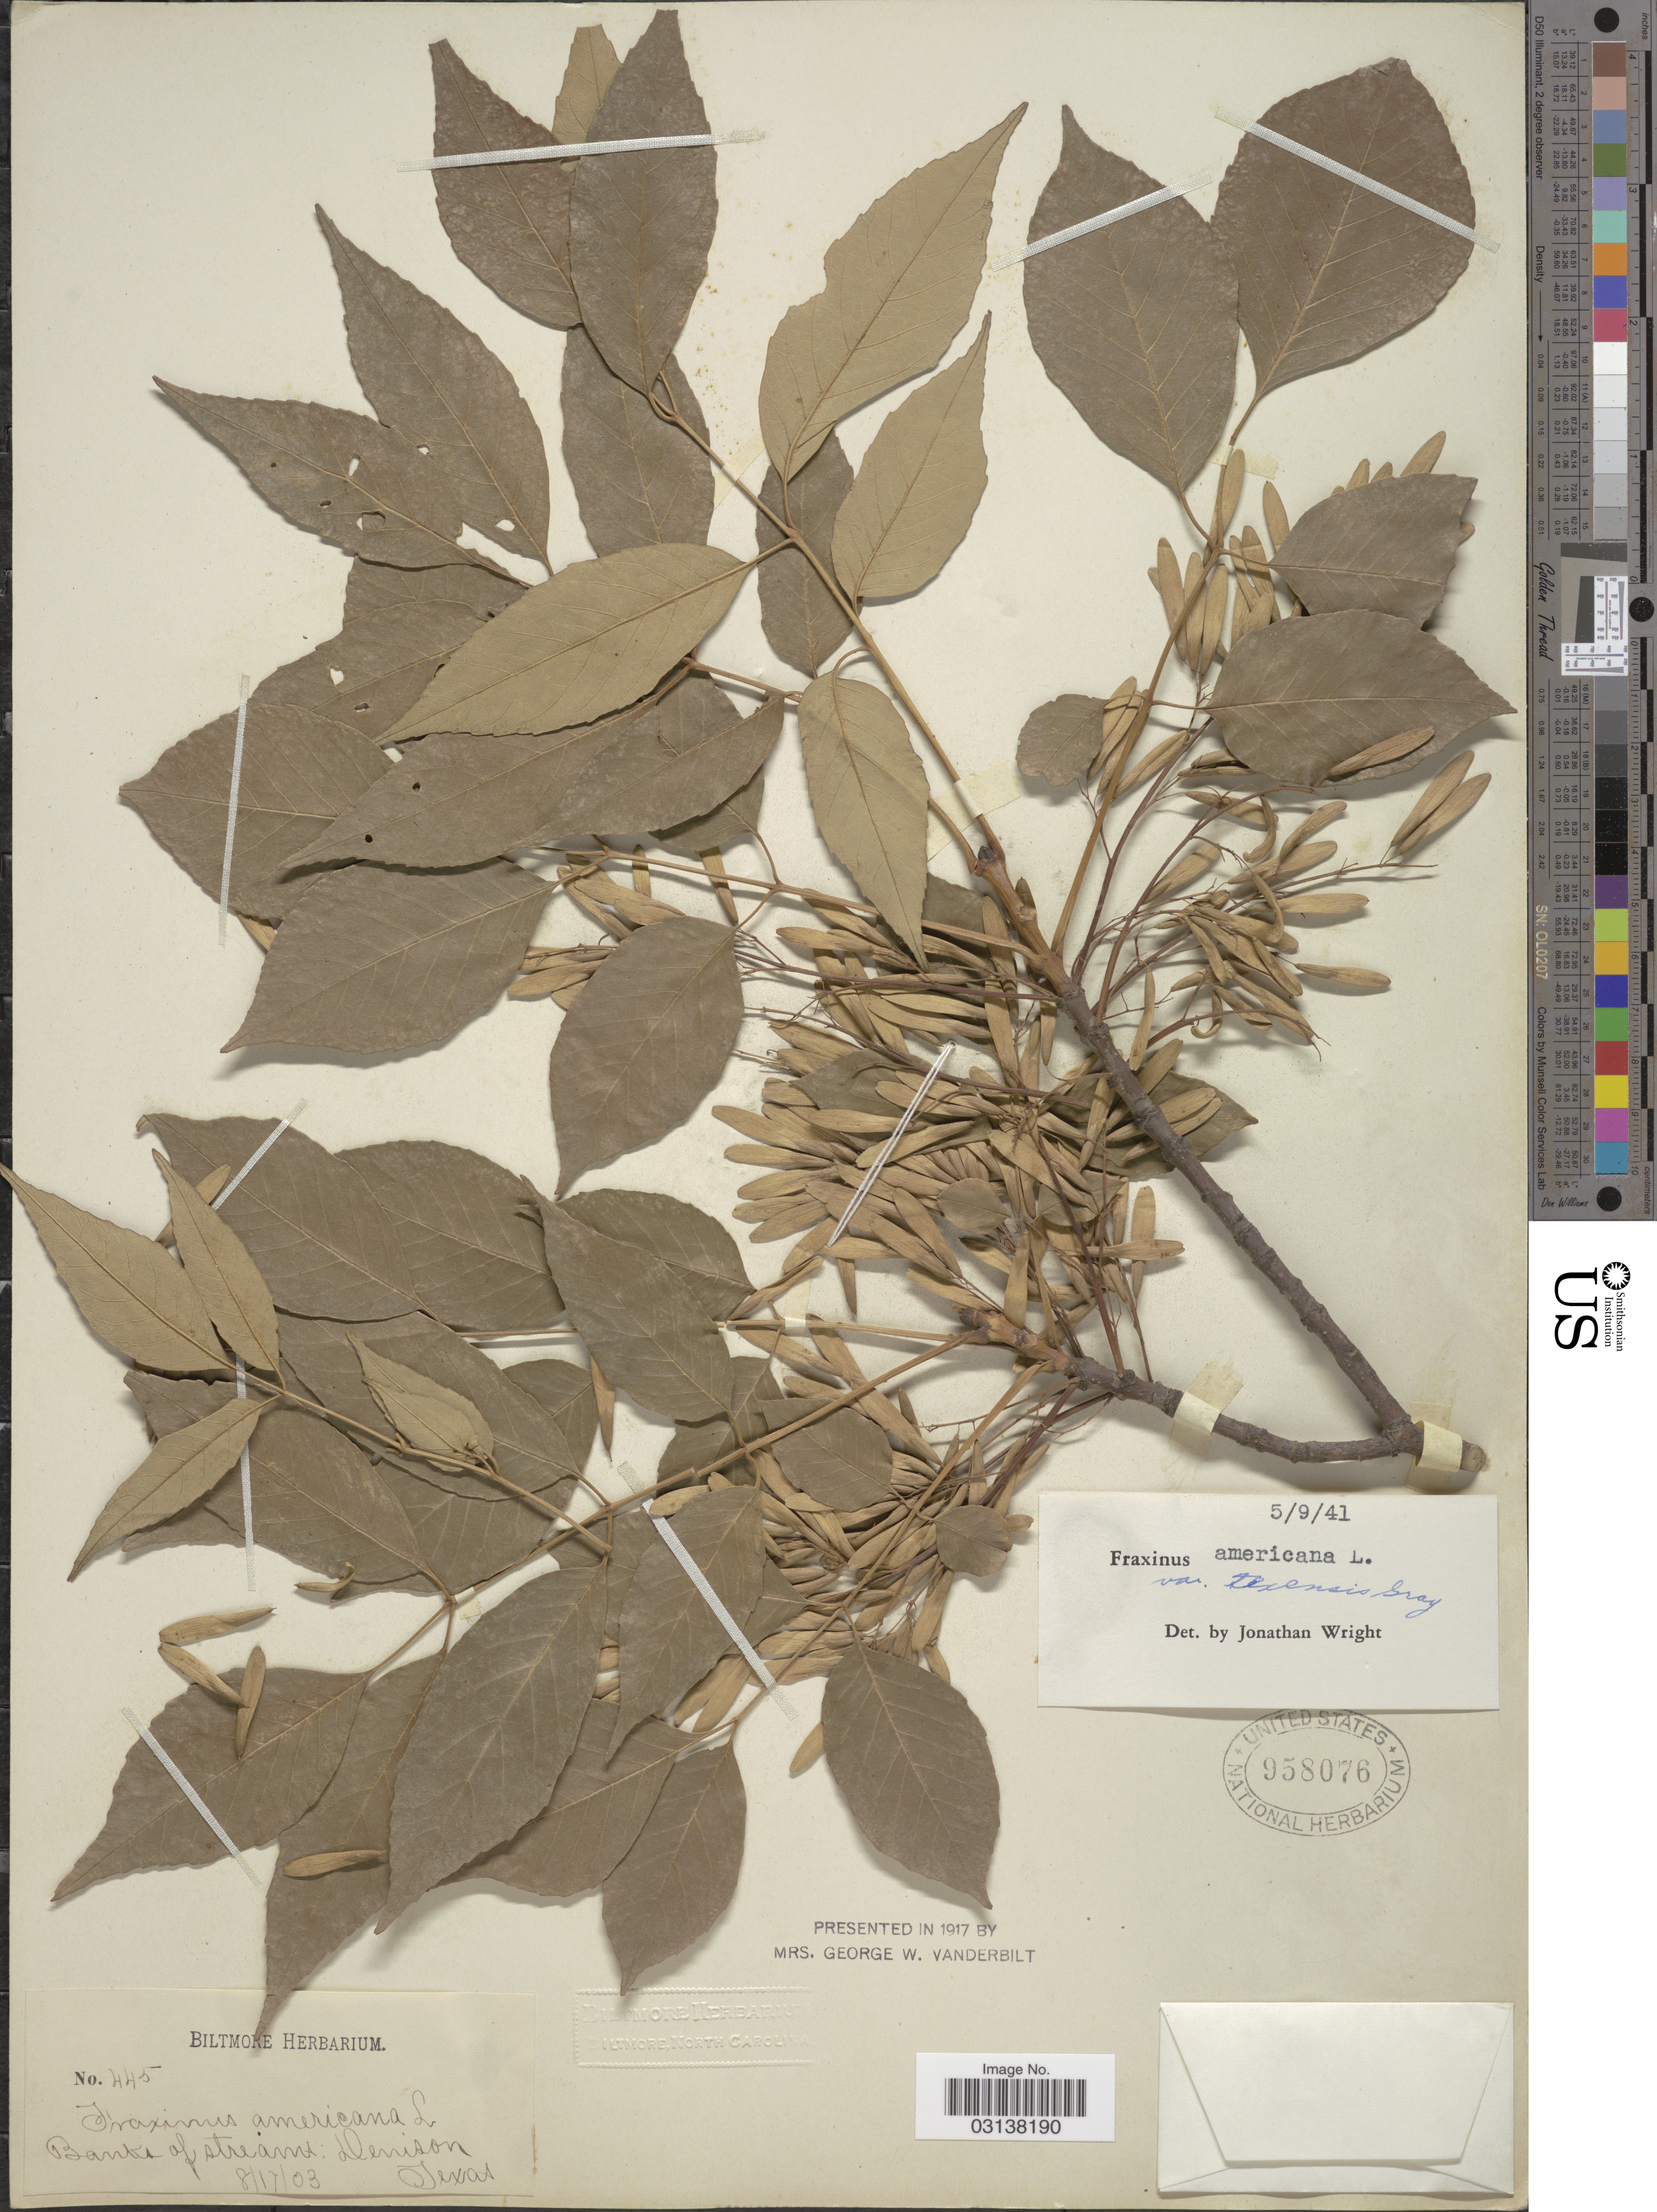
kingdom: Plantae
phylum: Tracheophyta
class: Magnoliopsida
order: Lamiales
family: Oleaceae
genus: Fraxinus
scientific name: Fraxinus albicans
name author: Buckley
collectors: ex herb. Biltmore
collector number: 445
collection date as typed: Transcribed d/m/y: 17/8/3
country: United States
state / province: Texas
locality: Banks of streams: Denison.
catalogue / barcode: US 958076